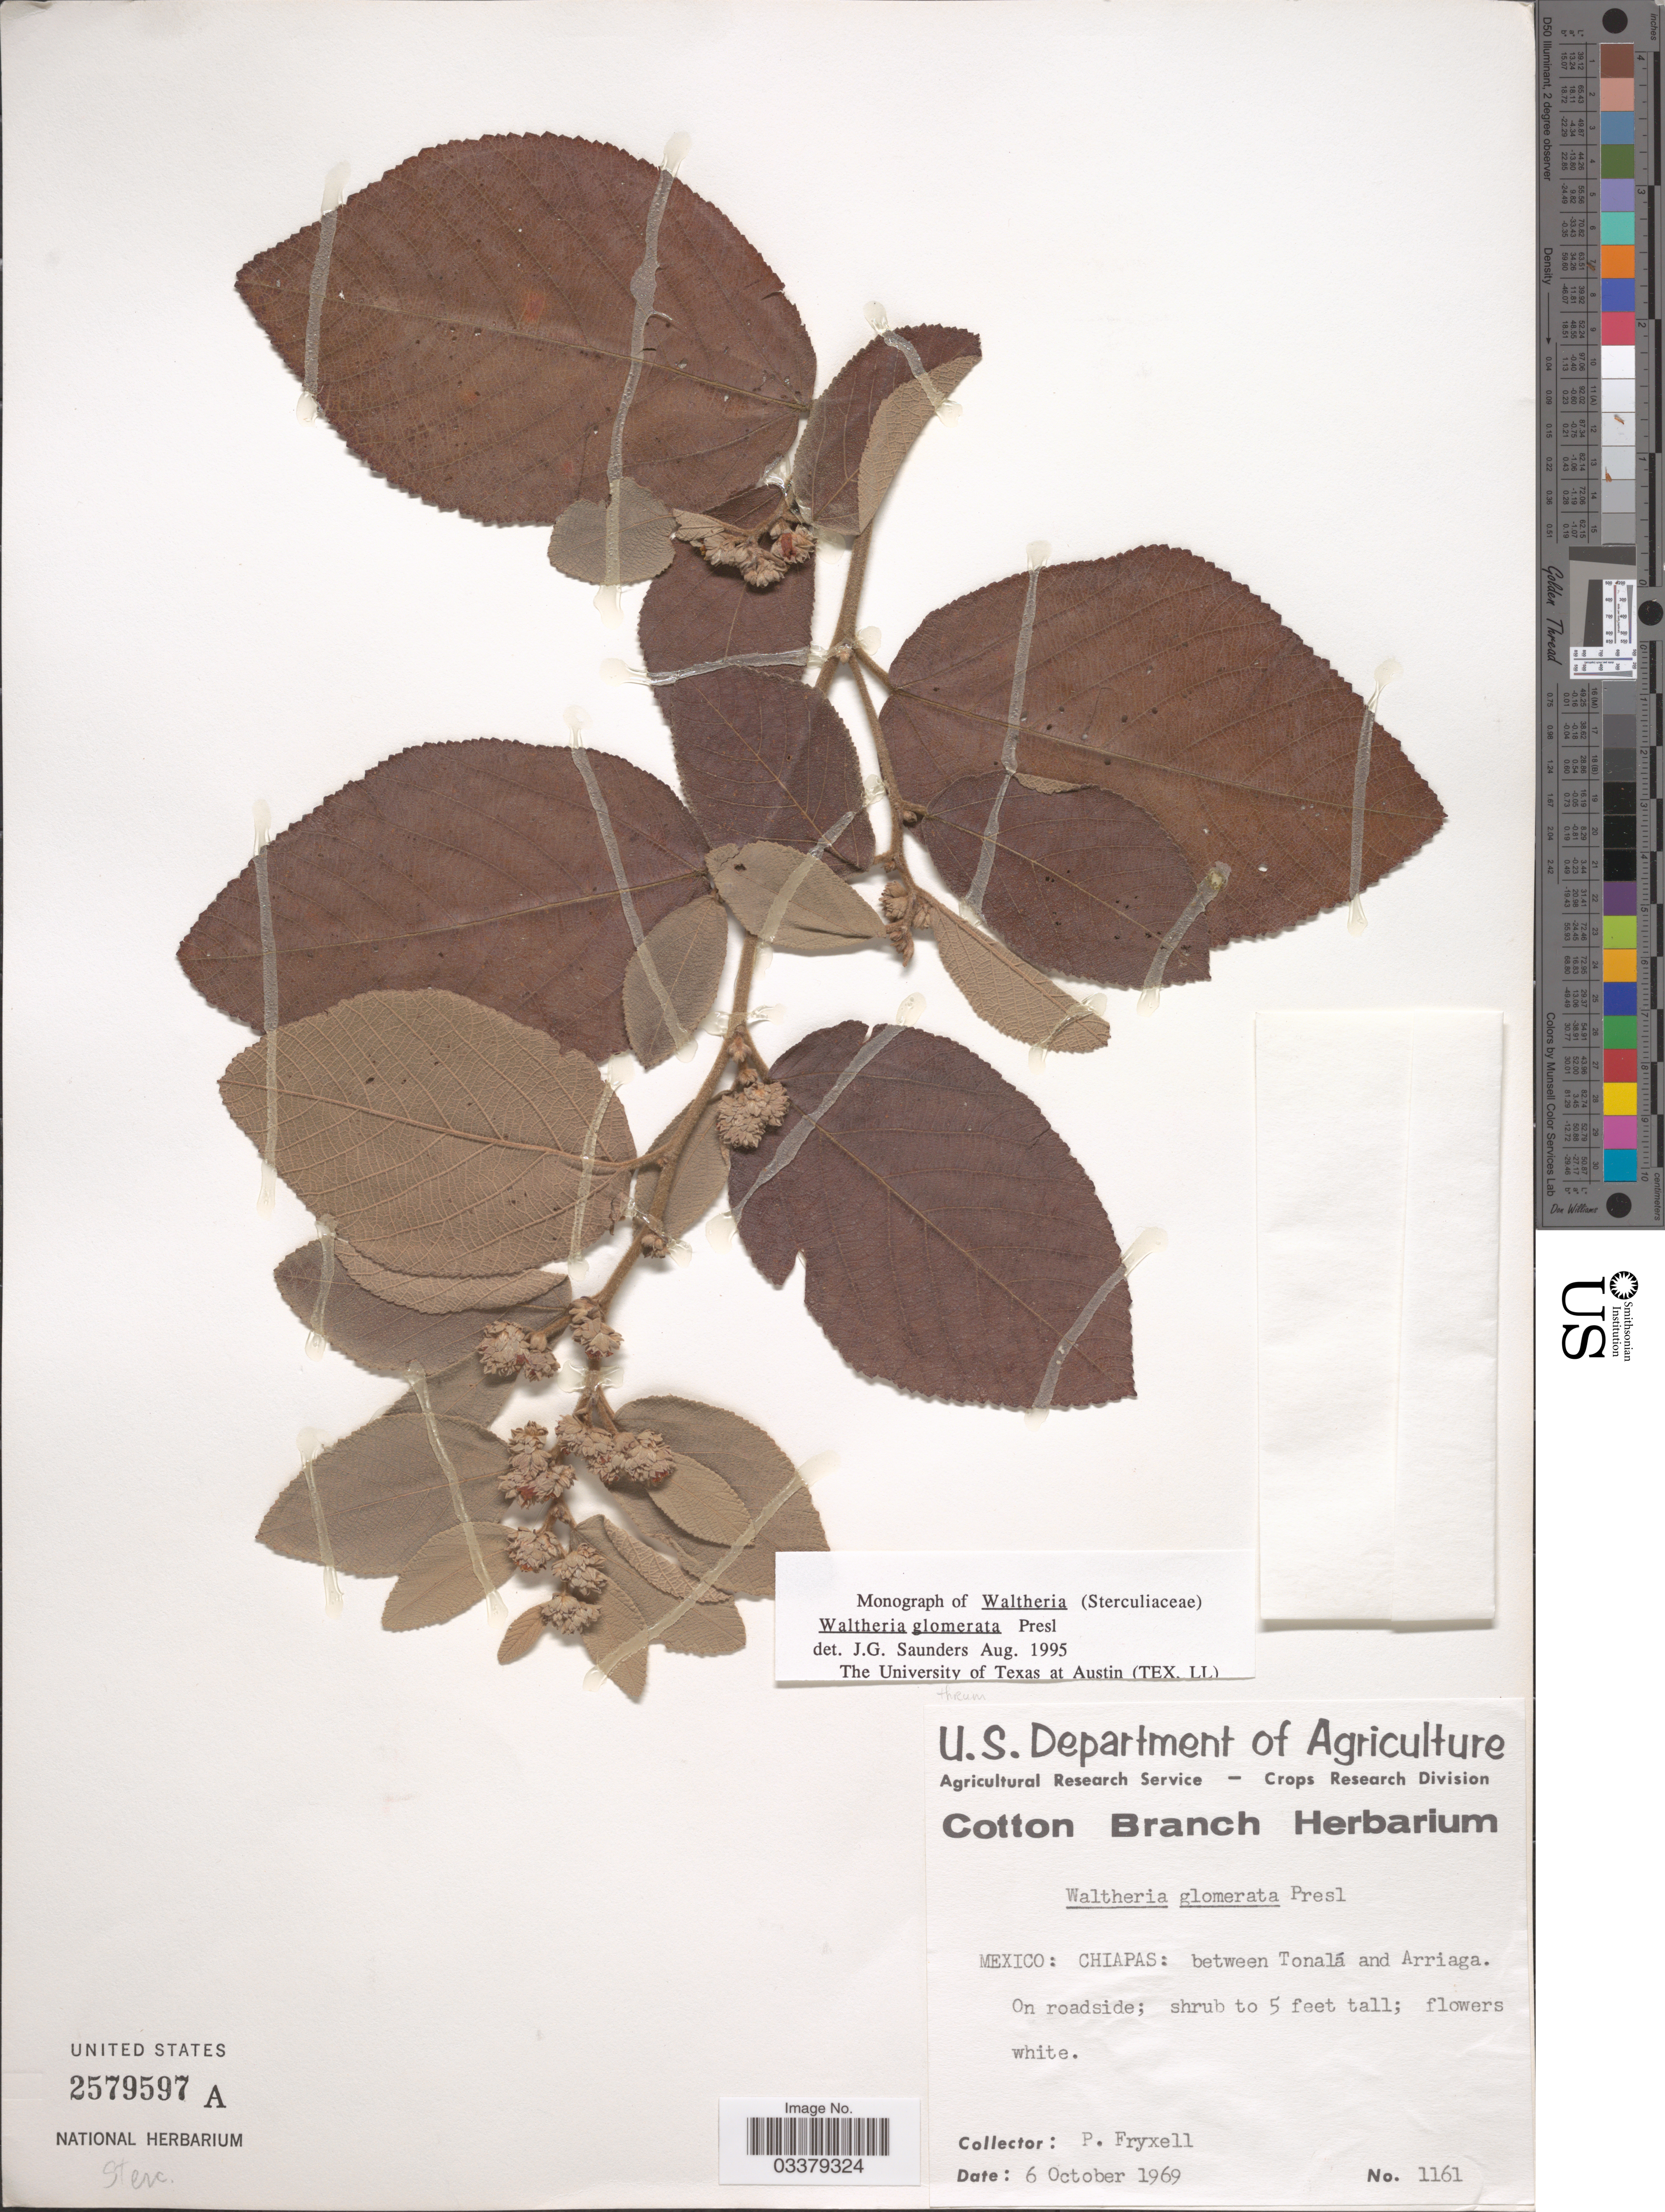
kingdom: Plantae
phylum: Tracheophyta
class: Magnoliopsida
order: Malvales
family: Malvaceae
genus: Waltheria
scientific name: Waltheria glomerata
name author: C. Presl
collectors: P. A. Fryxell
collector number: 1161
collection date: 1969-10-06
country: Mexico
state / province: Chiapas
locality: Between Tonalá and Arriaga. On roadside.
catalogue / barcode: US 2579597A